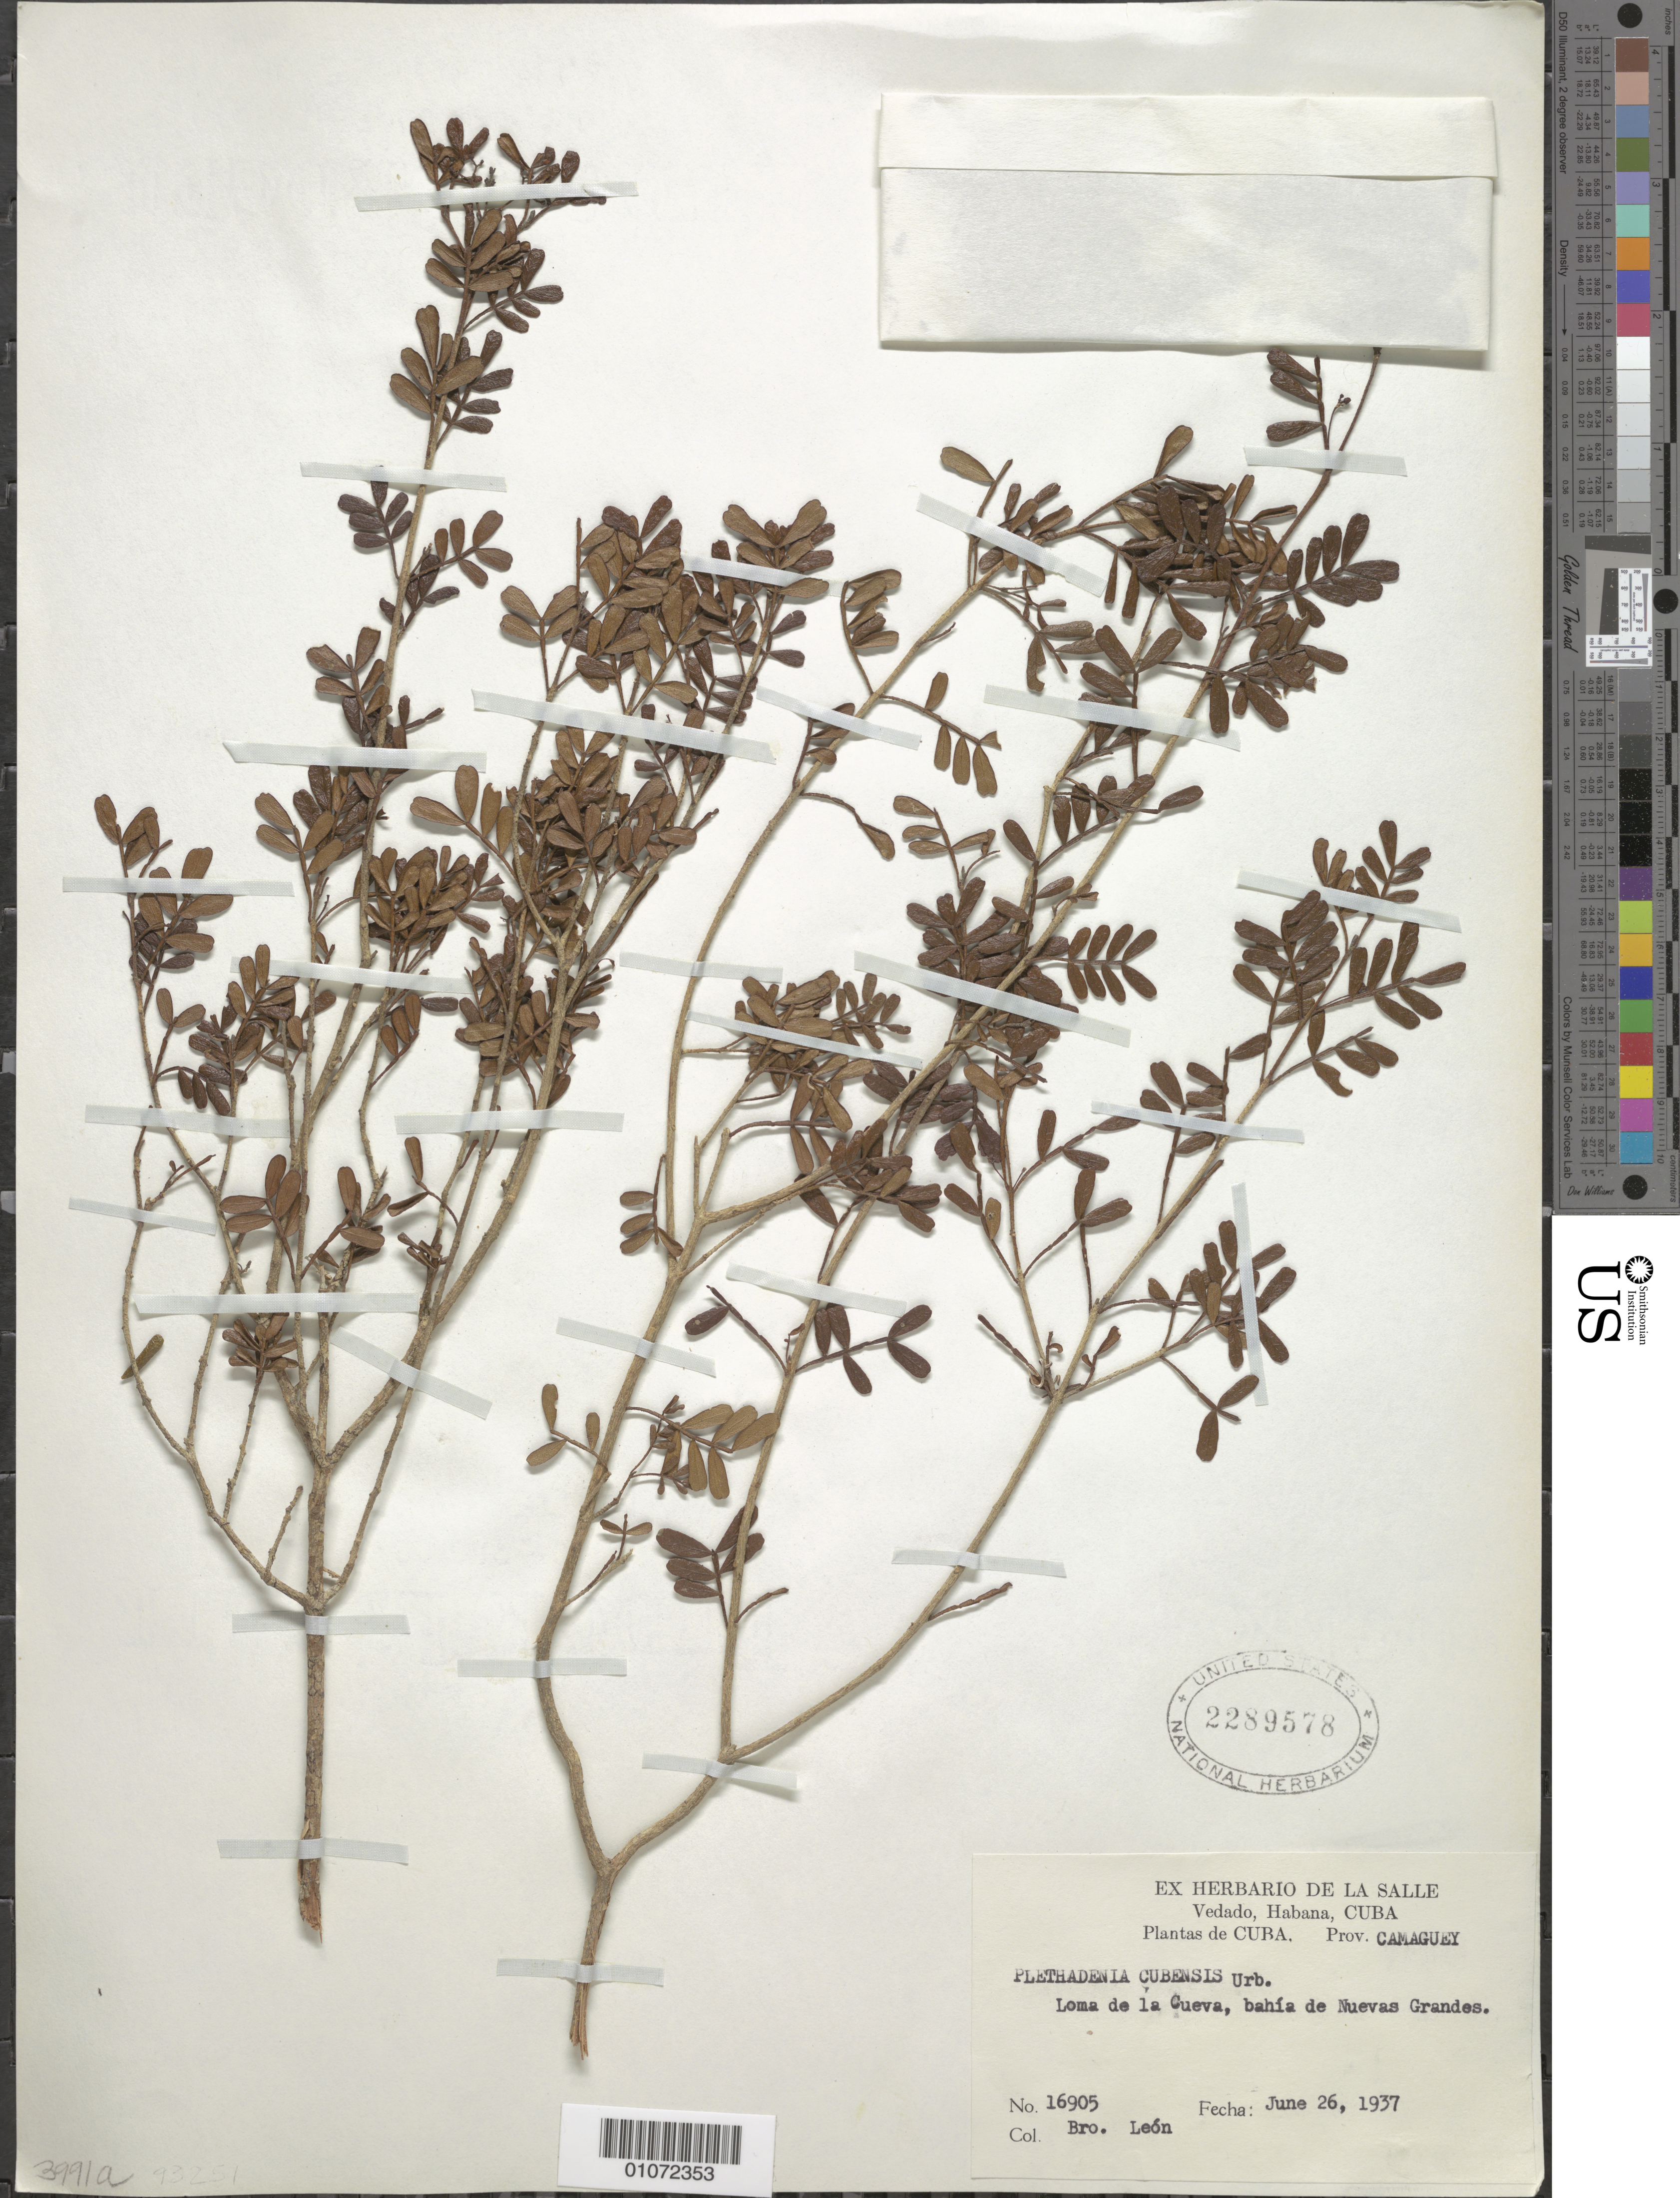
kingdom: Plantae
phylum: Tracheophyta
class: Magnoliopsida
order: Sapindales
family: Rutaceae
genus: Plethadenia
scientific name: Plethadenia cubensis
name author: Urb.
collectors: Bro. León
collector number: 16905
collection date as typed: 26 Jun 1937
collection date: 1937-06-26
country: Cuba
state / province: Camagüey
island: Cuba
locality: Loma de la Gueva, bahia de Nuevas Grandes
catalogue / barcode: US 2289578